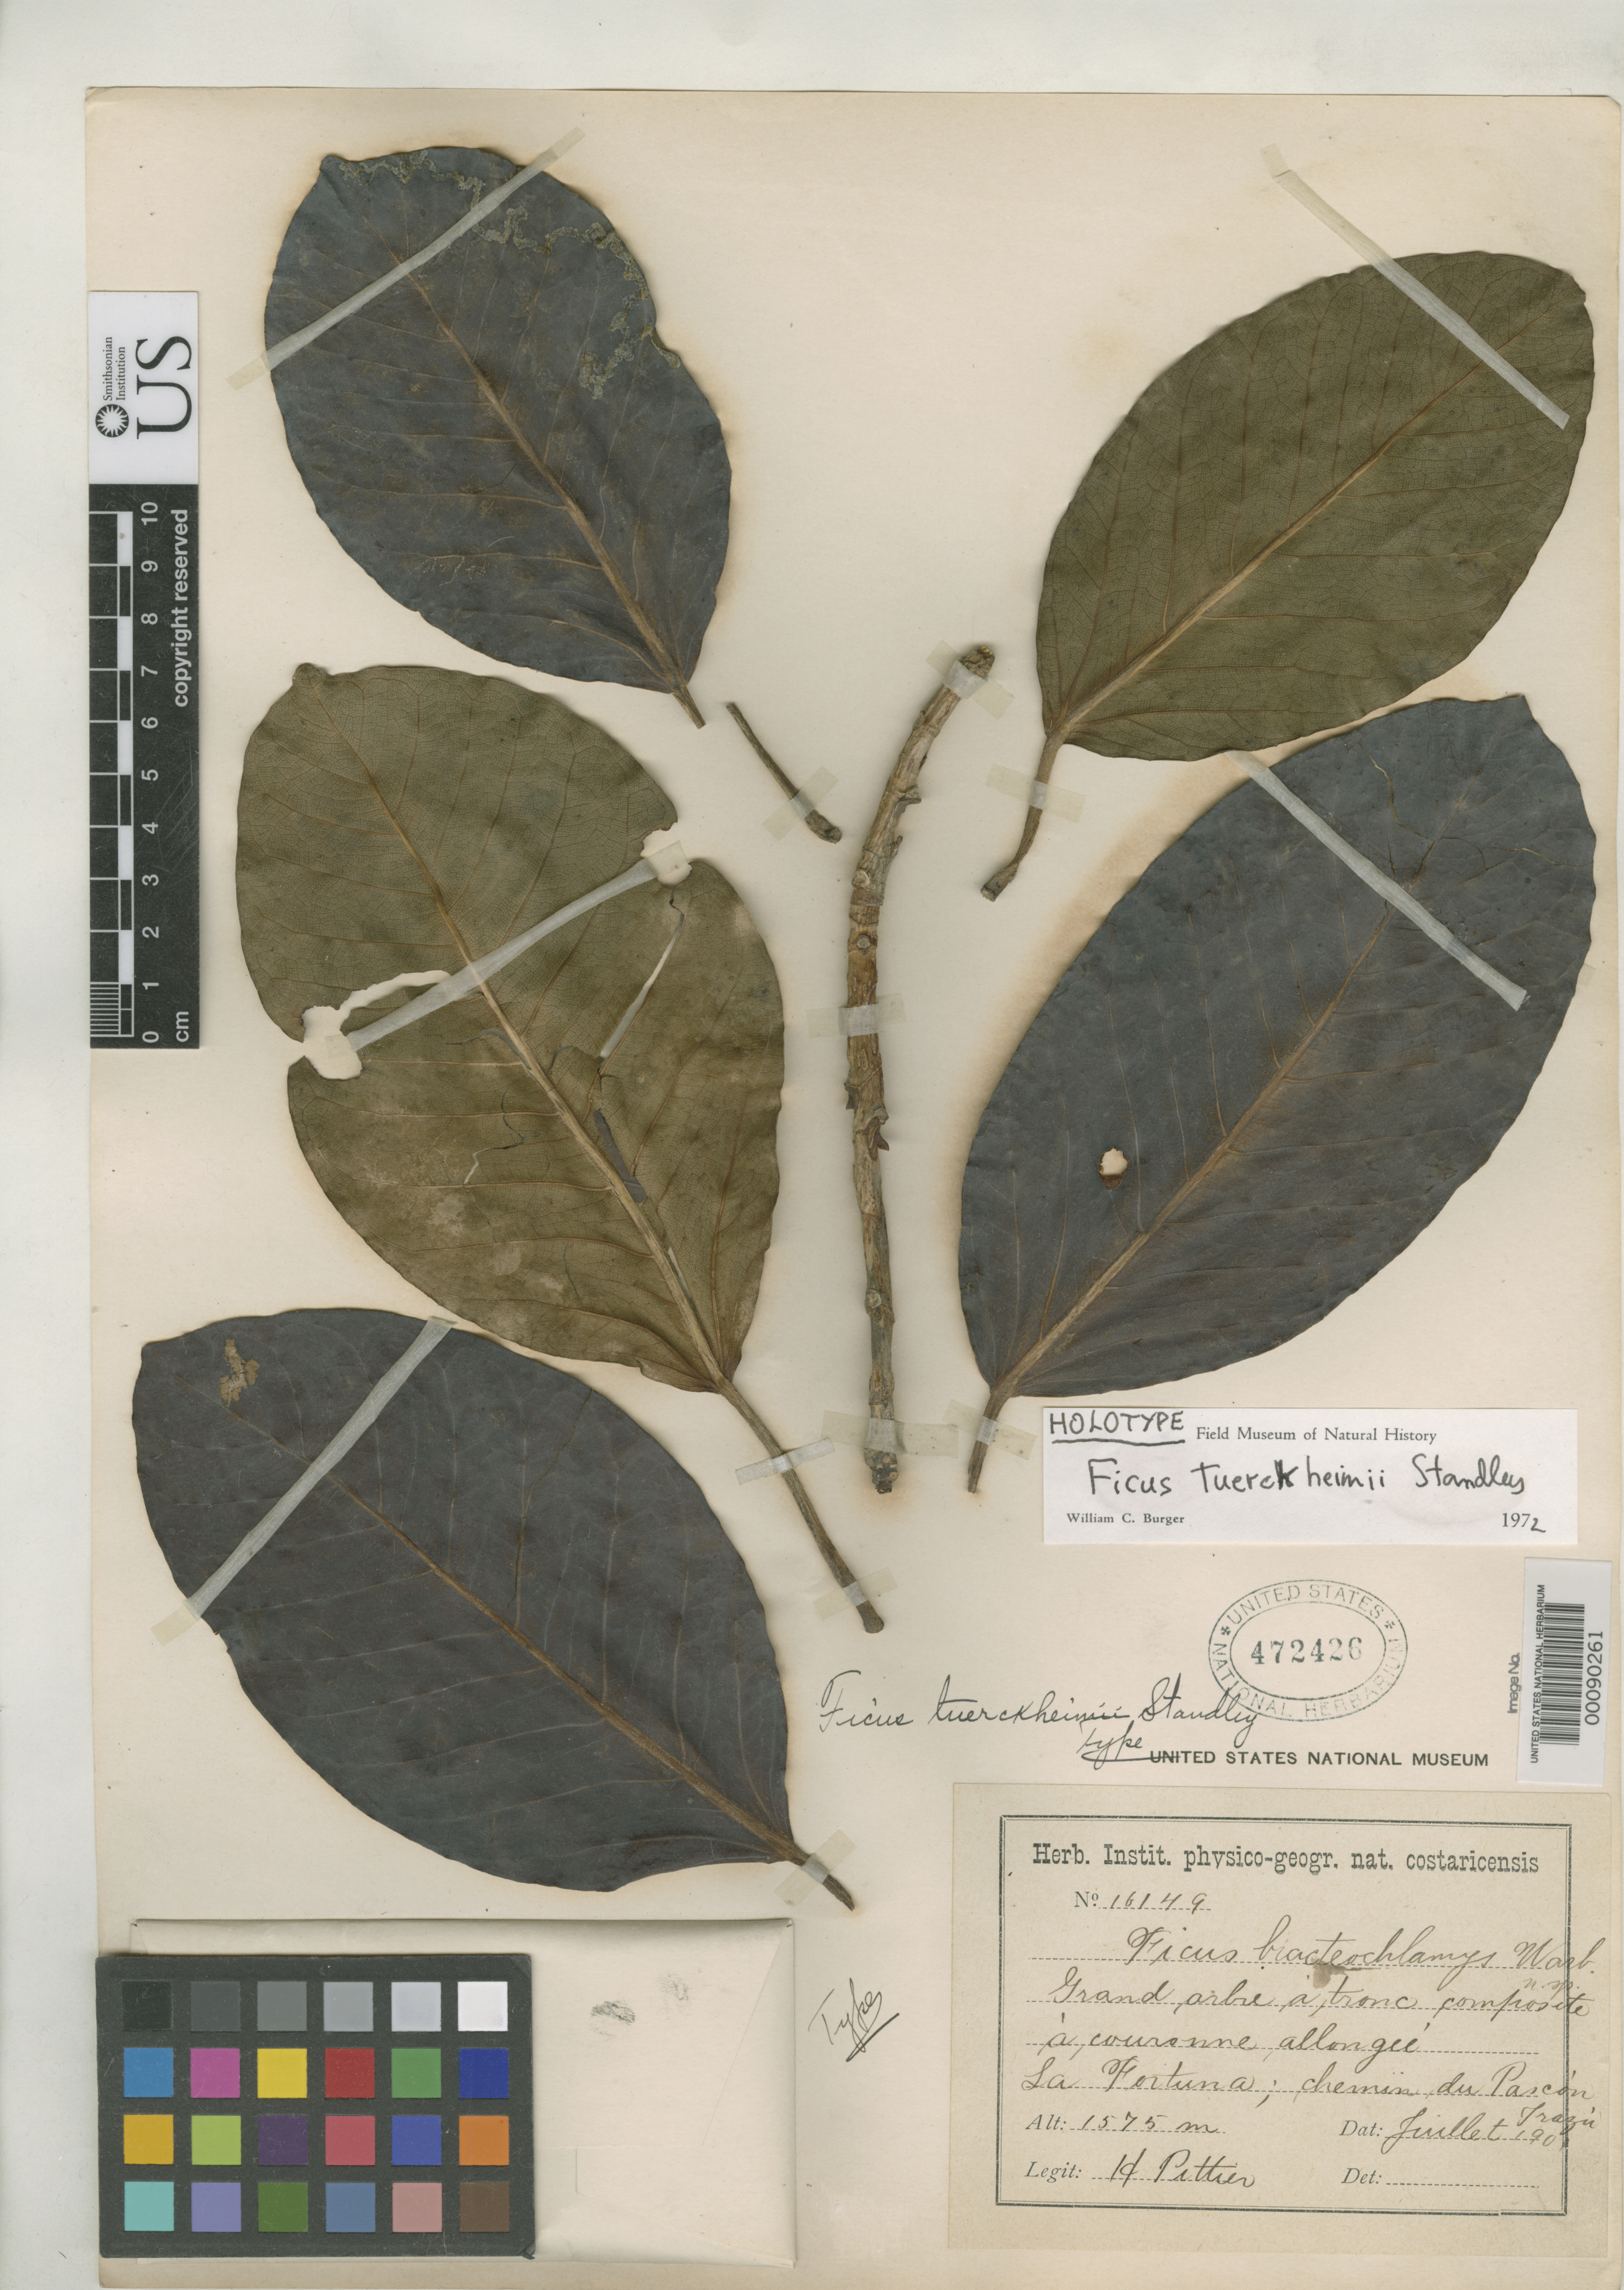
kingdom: Plantae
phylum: Tracheophyta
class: Magnoliopsida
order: Rosales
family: Moraceae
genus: Ficus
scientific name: Ficus tuerckheimii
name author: Standl.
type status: Holotype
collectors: H. F. Pittier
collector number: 16149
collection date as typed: Jul 1901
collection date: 1901-07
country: Costa Rica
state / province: Cartago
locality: La Fortuna, Volcan de Ifazl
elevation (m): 1575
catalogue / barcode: US 472426